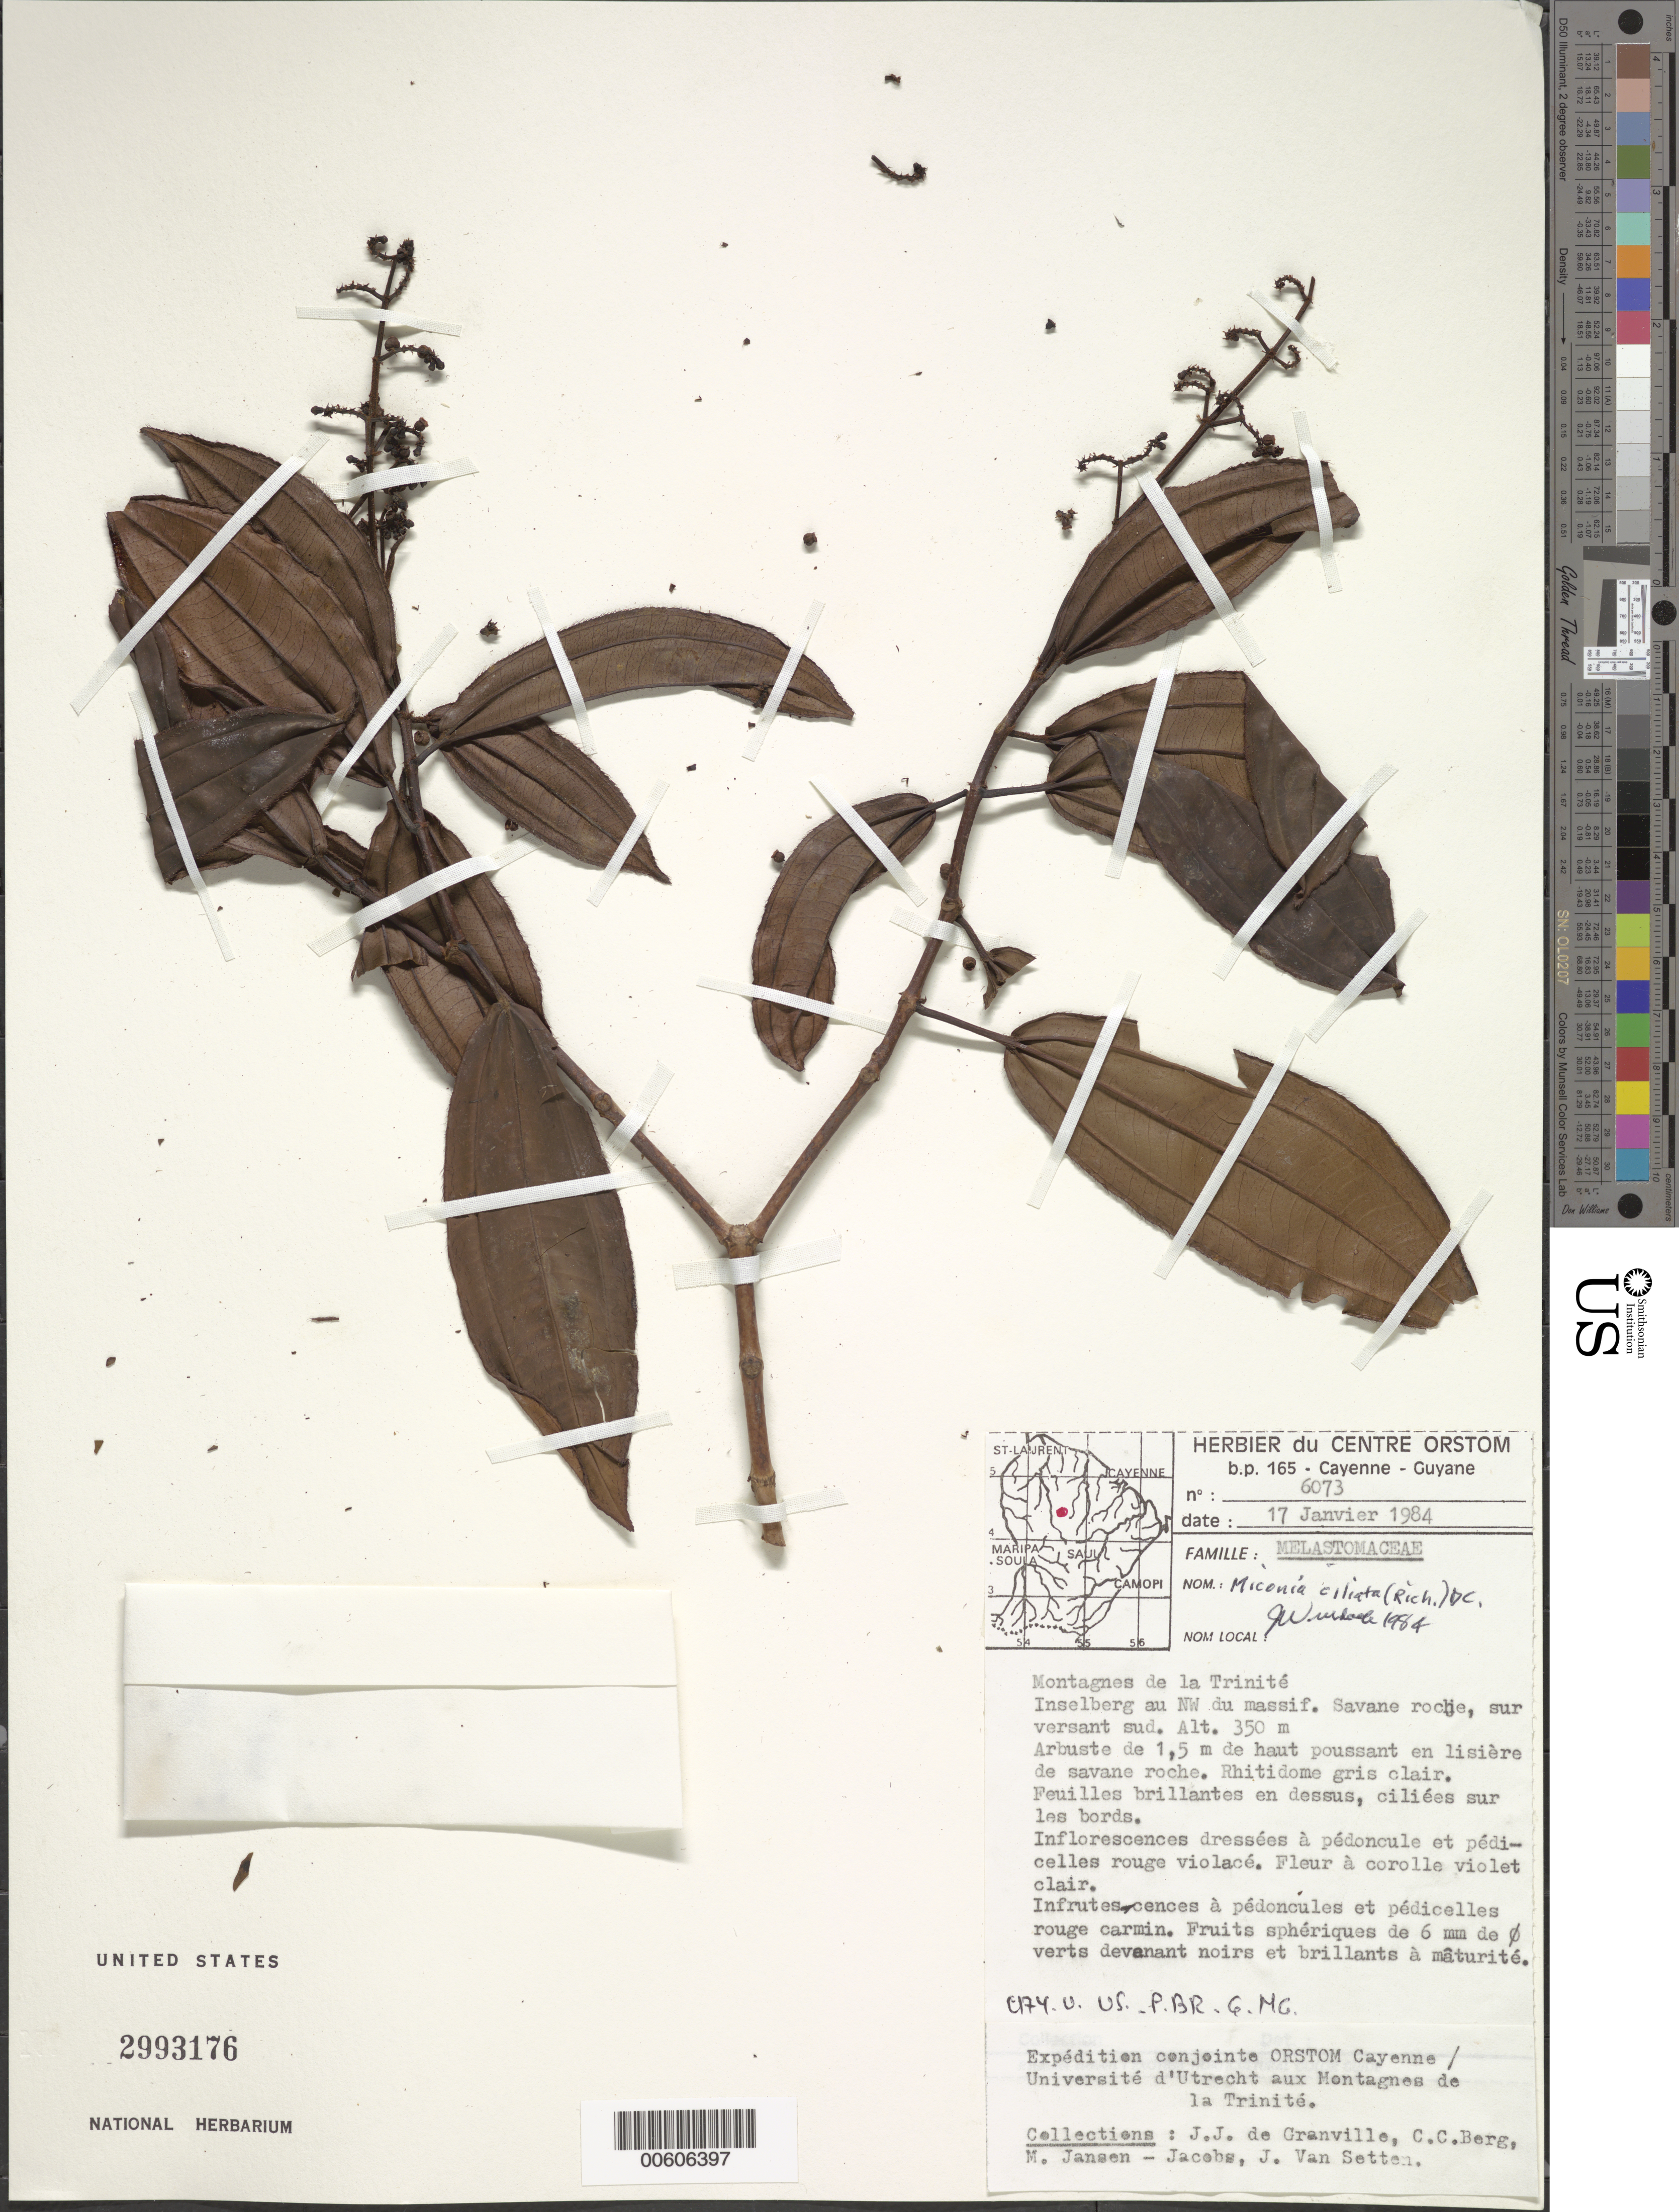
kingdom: Plantae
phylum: Tracheophyta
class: Magnoliopsida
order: Myrtales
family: Melastomataceae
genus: Miconia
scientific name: Miconia ciliata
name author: (Rich.) DC.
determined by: Wurdack, John J., (US), US (UNITED STATES)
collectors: J.-J. de Granville, C. C. Berg, M. J. Jansen-Jacobs & J. van Setten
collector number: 6073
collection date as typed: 17-Jan-84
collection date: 1984-01-17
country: French Guiana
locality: Montagnes de la Trinité, inselberg NW, E of Mana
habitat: Savane roche sur versant sud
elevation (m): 350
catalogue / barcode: US 2993176